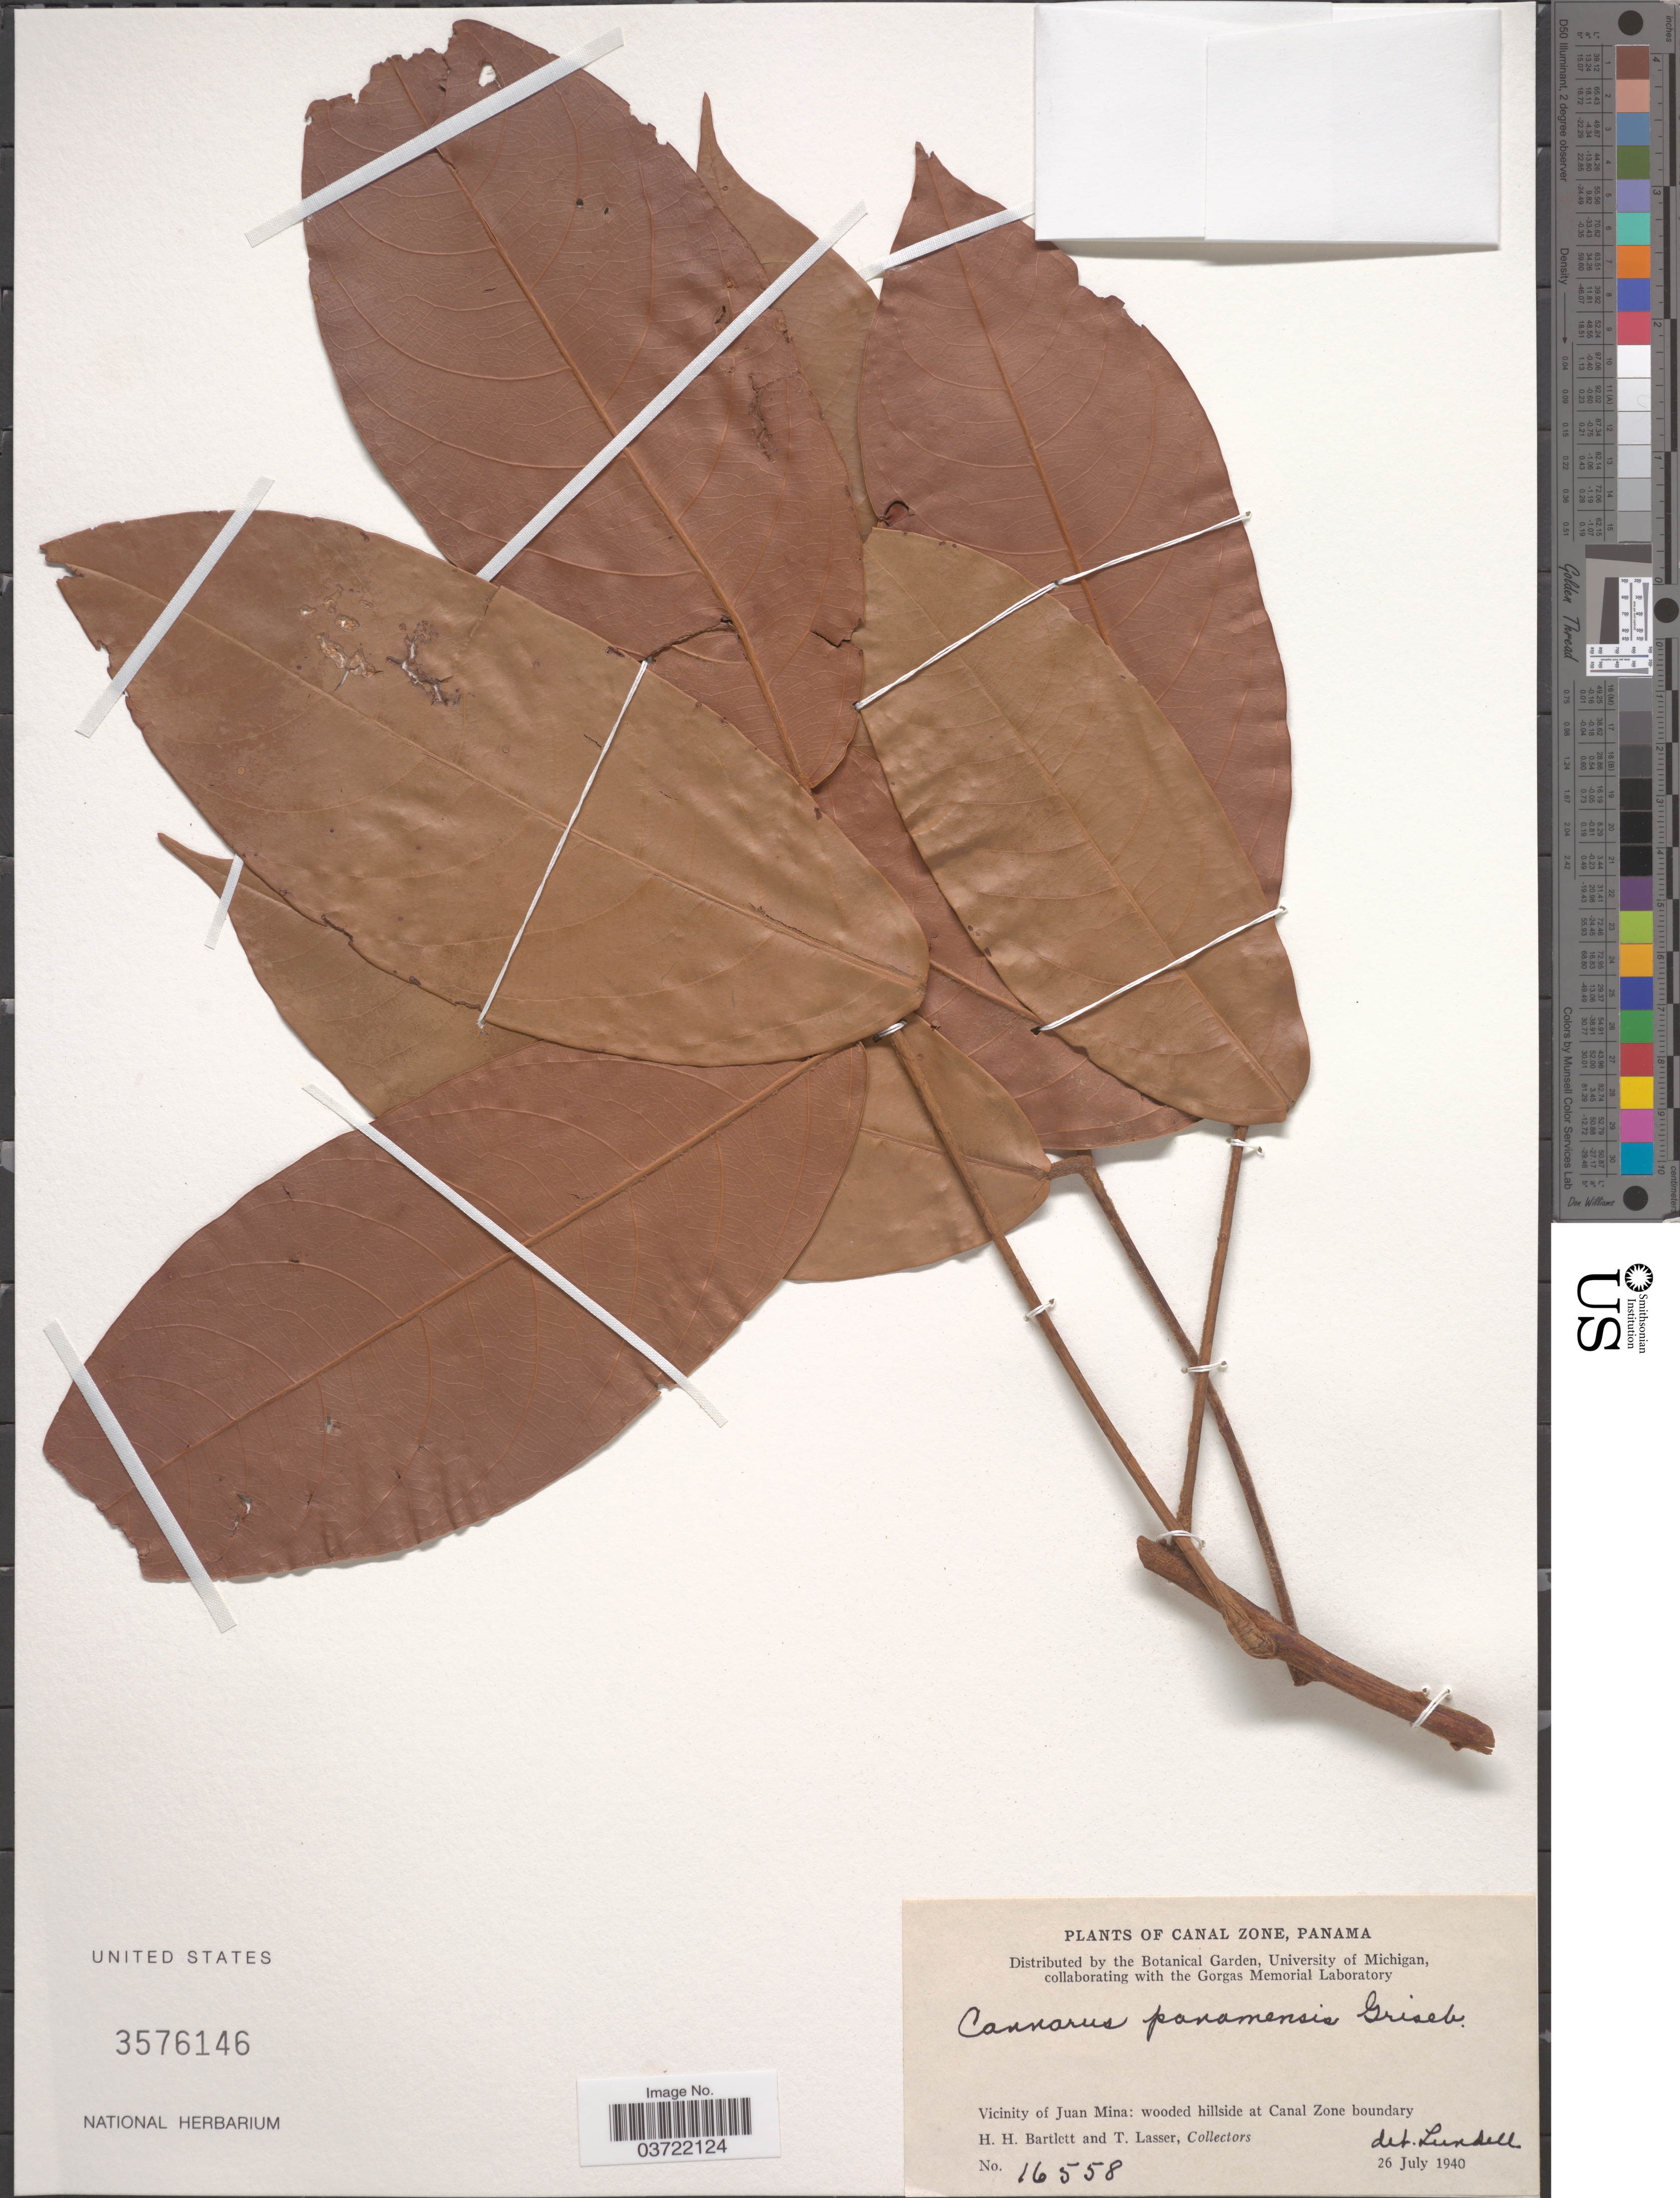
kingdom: Plantae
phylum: Tracheophyta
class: Magnoliopsida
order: Oxalidales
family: Connaraceae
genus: Connarus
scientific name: Connarus palawanensis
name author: Elmer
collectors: H. H. Bartlett & T. Lasser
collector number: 16558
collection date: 1940-07-26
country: Panama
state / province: Colón / Panamá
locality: Canal Zone. Vicinity of Juan Mina: wooded hillside at Canal Zone boundary.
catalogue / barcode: US 3576146